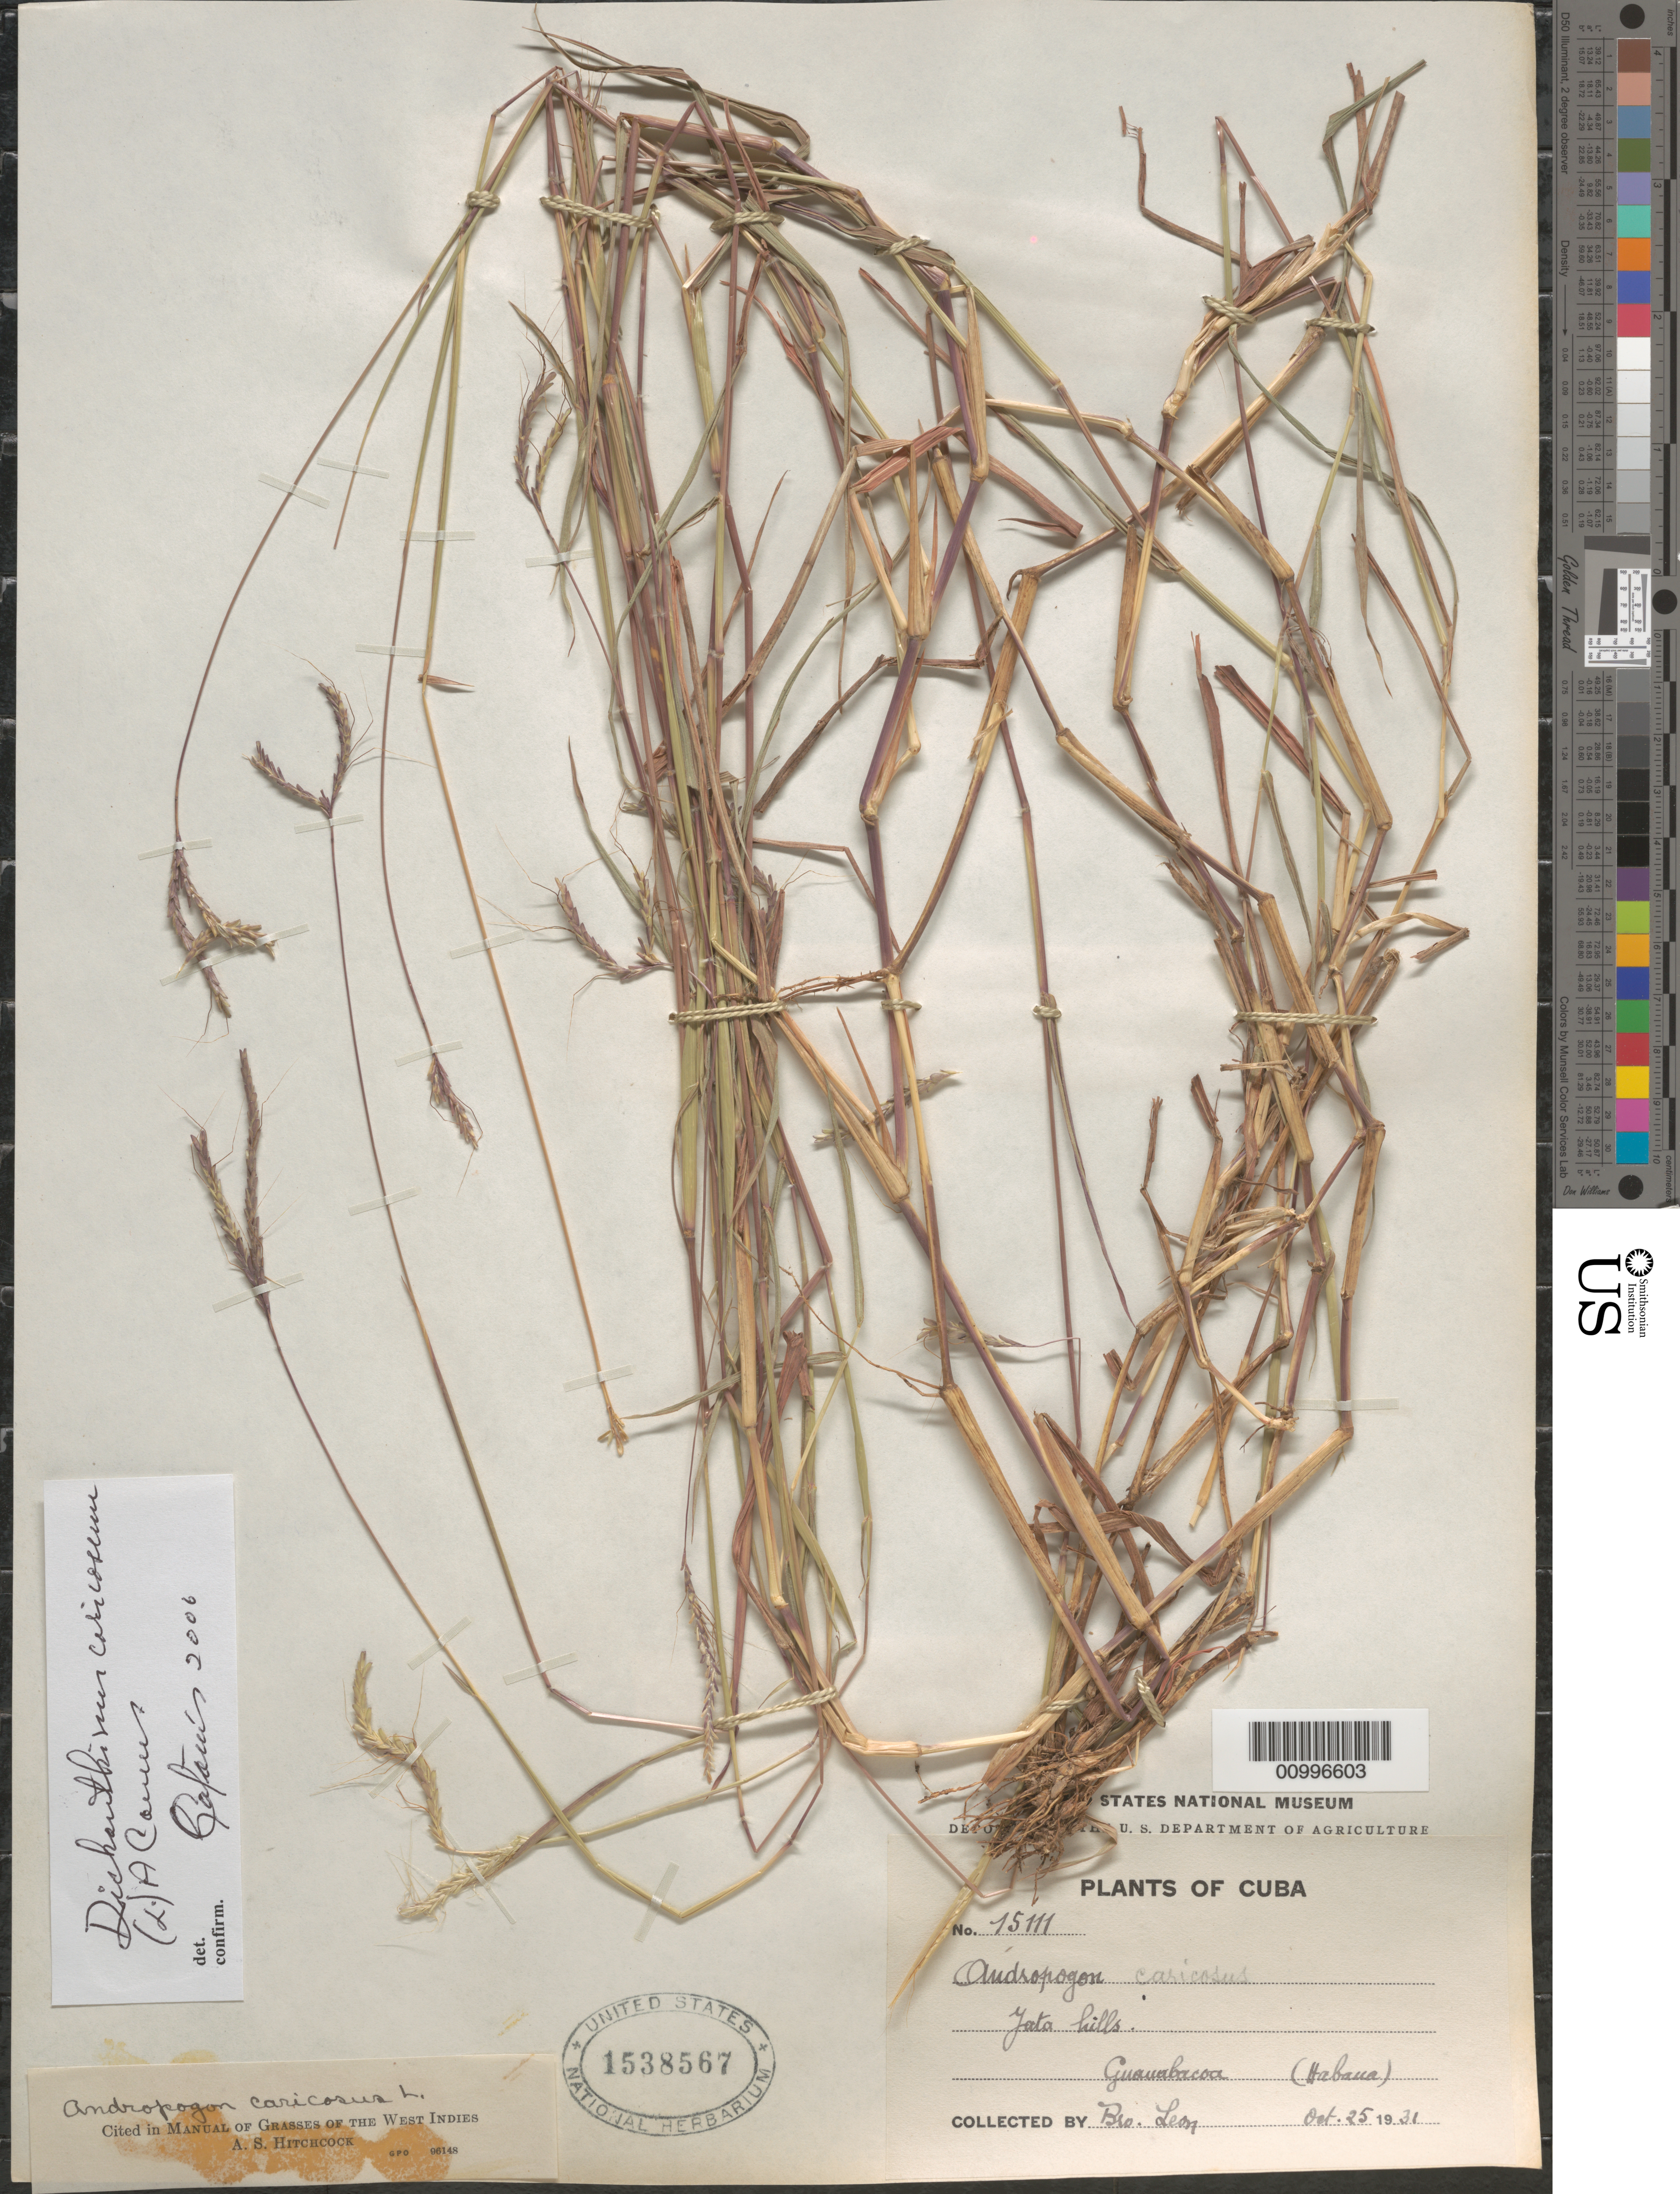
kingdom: Plantae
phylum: Tracheophyta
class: Liliopsida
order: Poales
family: Poaceae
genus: Dichanthium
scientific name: Dichanthium caricosum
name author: (L.) A. Camus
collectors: Bro. León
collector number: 15111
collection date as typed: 25 Oct 1931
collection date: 1931-10-25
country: Cuba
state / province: La Habana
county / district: Municipio Guanabacoa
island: Cuba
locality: Jata Hills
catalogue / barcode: US 1538567